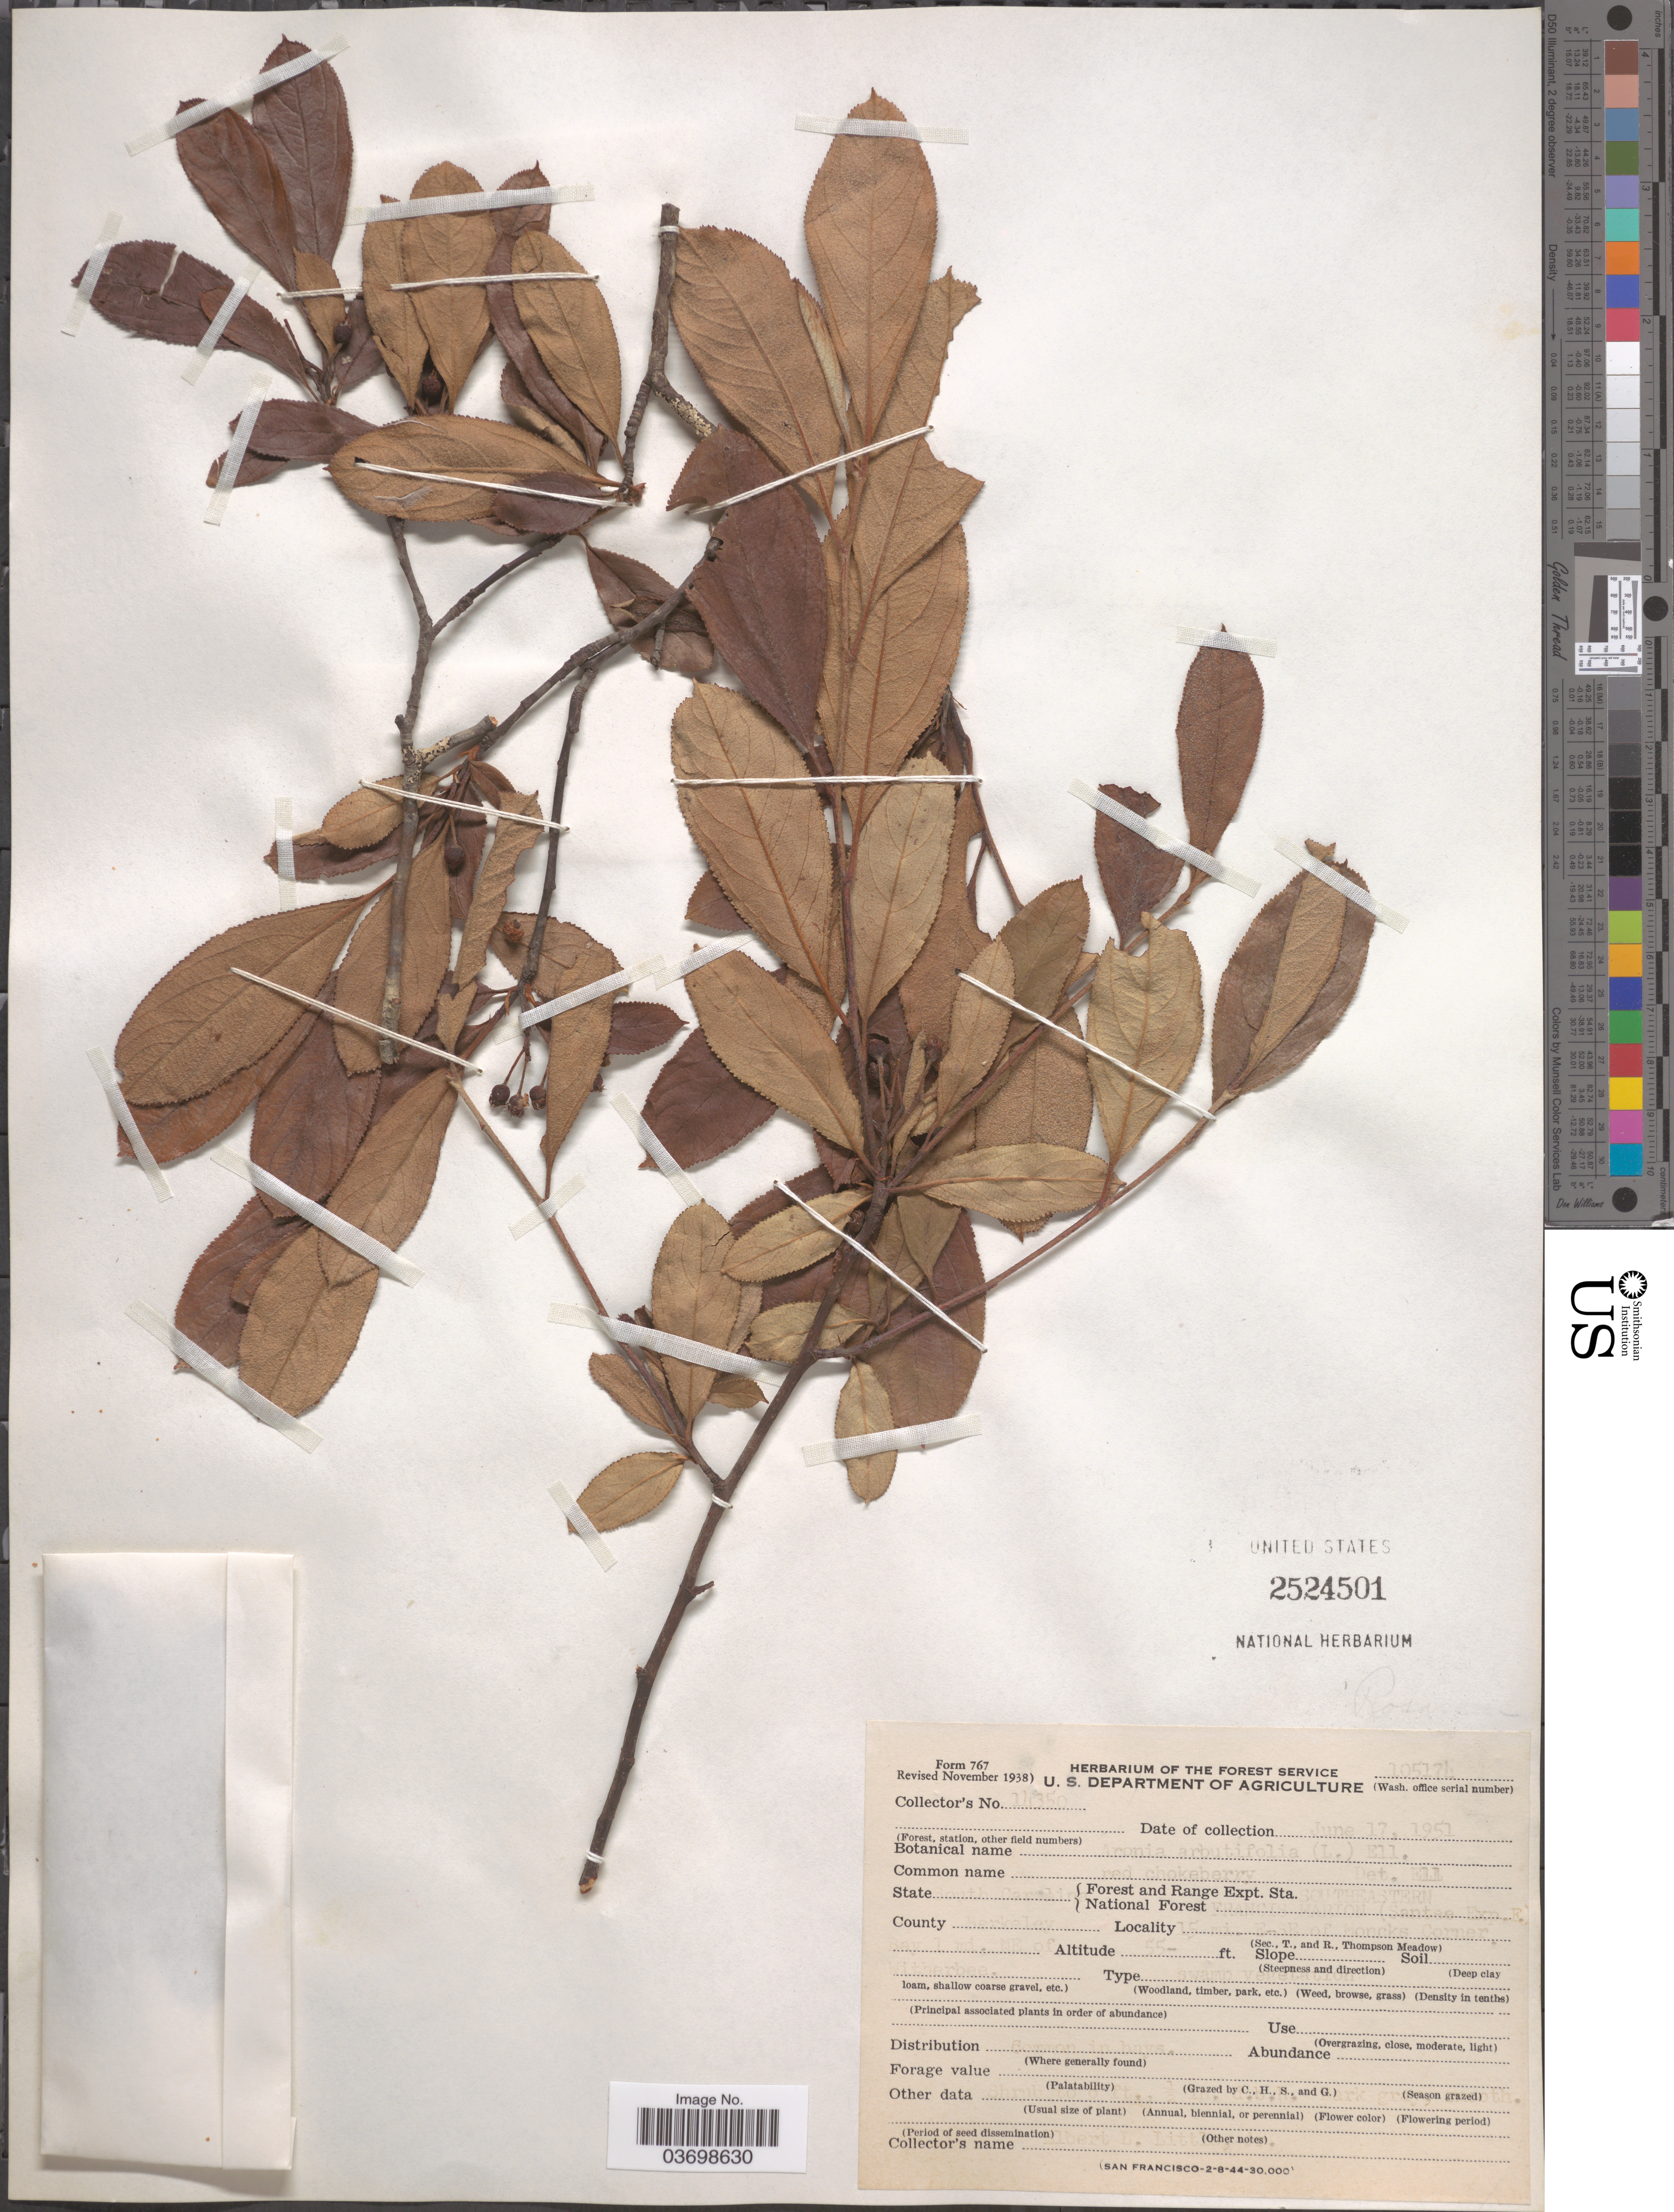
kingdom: Plantae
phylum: Tracheophyta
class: Magnoliopsida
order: Rosales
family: Rosaceae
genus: Aronia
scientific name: Aronia arbutifolia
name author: (L.) Pers.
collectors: E. L. Little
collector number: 14350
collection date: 1951-06-17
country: United States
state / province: South Carolina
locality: Forest and Range Expt. Sta. Southeastern. National Forest Francis Marion (Santee Exp. F.) County Berkeley. 15 mi. E-SE of Moncks Corner Bay 1 mi. NE of Witherbee.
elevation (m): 17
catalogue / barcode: US 2524501